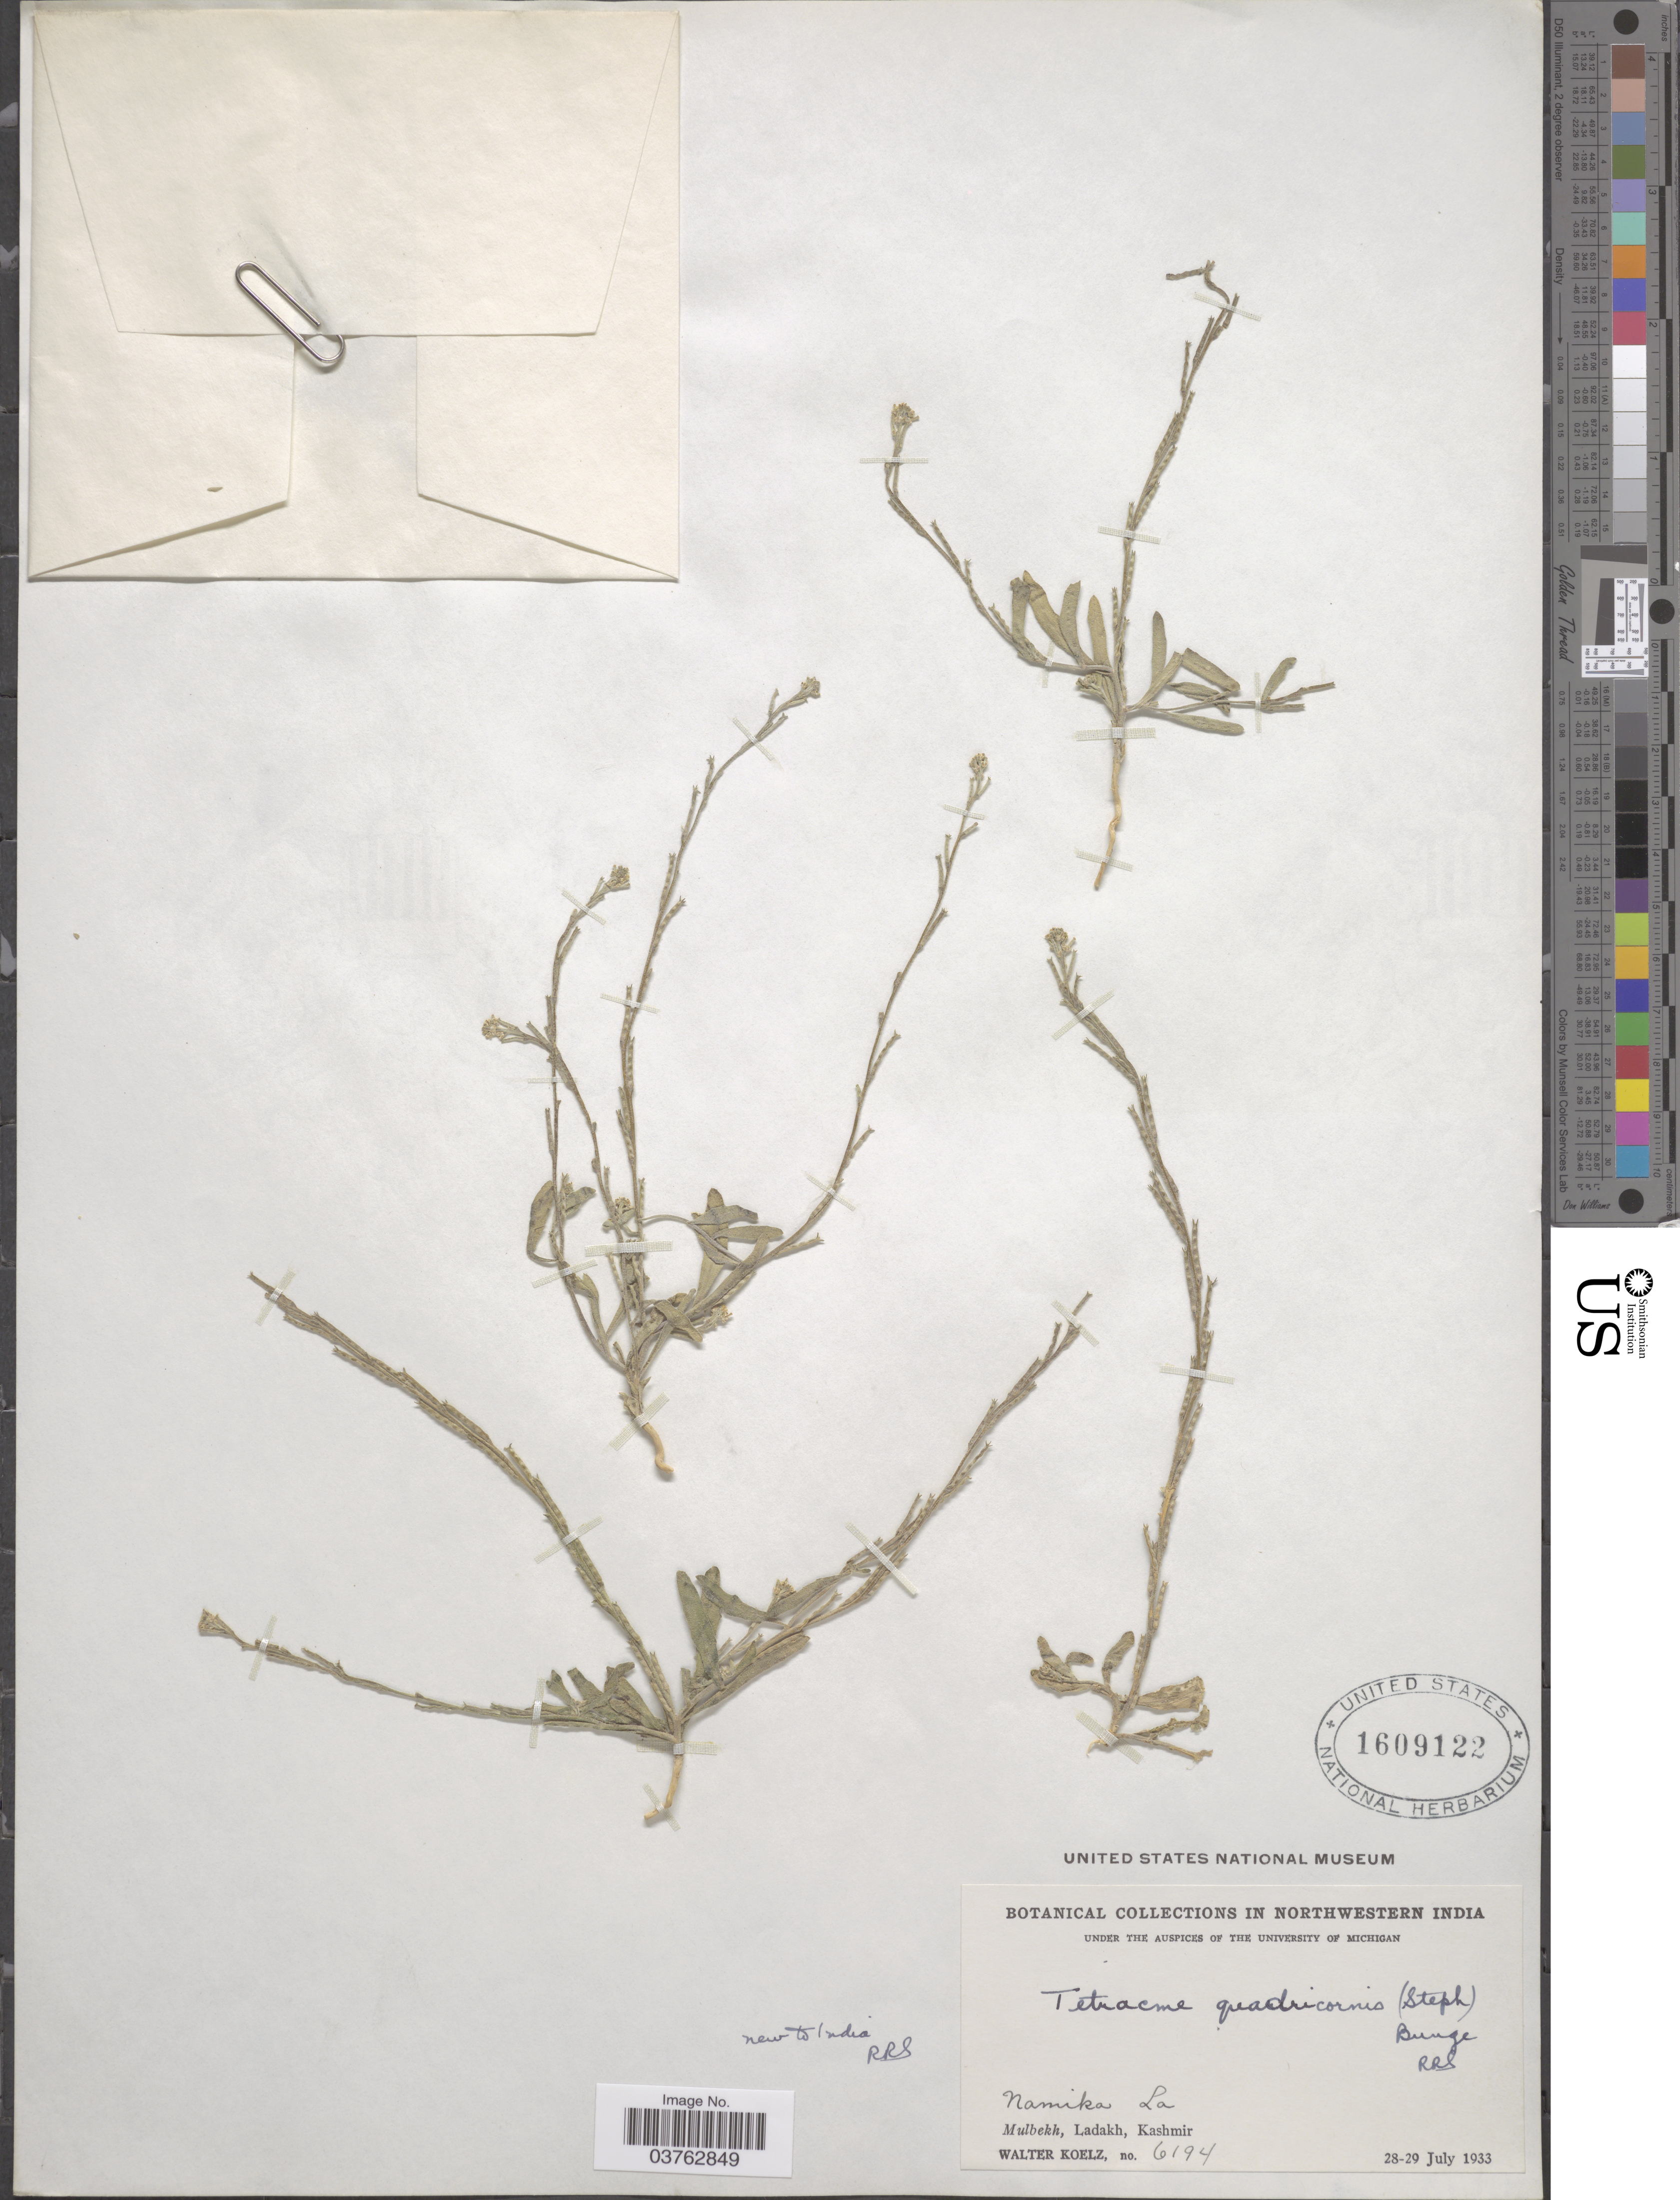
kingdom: Plantae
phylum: Tracheophyta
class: Magnoliopsida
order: Brassicales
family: Brassicaceae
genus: Tetracme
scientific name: Tetracme quadricornis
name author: (Steph. ex Willd.) Bunge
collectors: W. N. Koelz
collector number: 6194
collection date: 1933-07-28/1933-07-29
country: India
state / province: Jammu and Kashmir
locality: Northwestern India. Namika La. Mulbekh, Ladakh, Kashmir.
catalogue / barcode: US 1609122